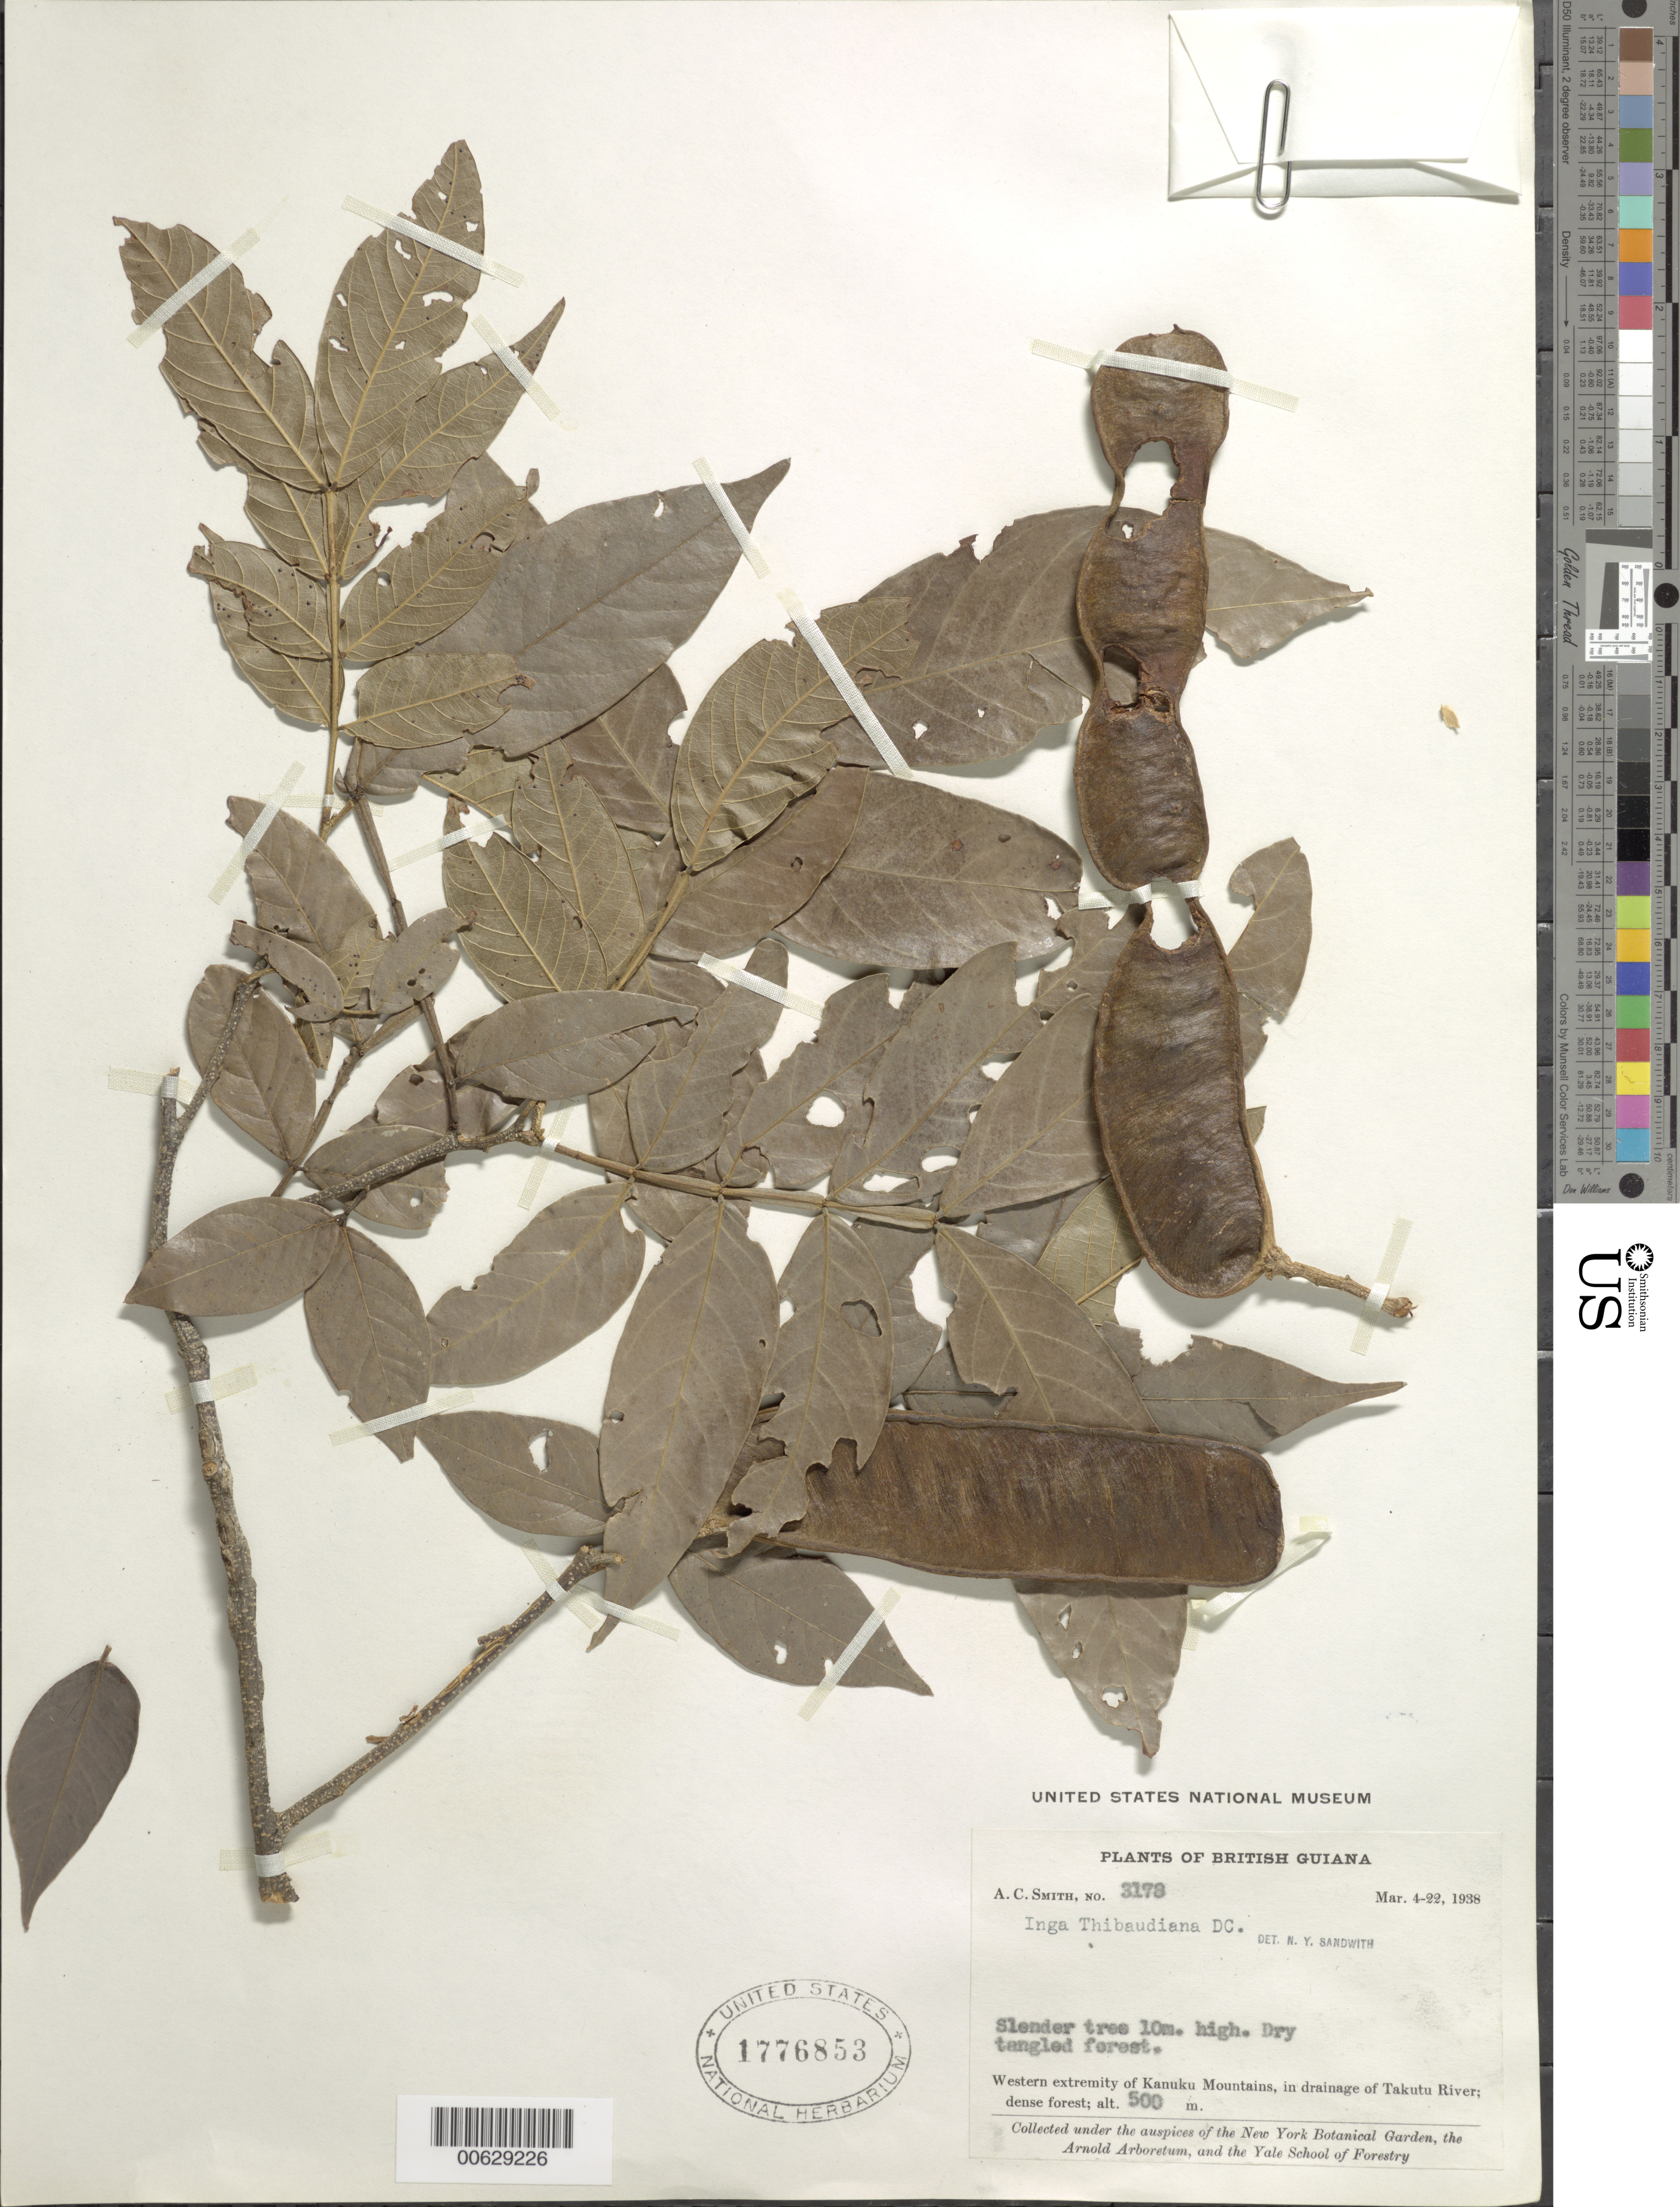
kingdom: Plantae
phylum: Tracheophyta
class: Magnoliopsida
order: Fabales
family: Fabaceae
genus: Inga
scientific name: Inga thibaudiana subsp. thibaudiana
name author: DC.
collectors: A. C. Smith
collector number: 3178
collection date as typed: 4-Mar-38 to 22-Mar-38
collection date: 1938-03-04/1938-03-22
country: Guyana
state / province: U. Takutu-U. Essequibo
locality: Kanuku Mts., drainage of Takutu R., western extremity of Kanuku Mountains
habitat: Dry tangled forest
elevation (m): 500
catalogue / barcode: US 1776853